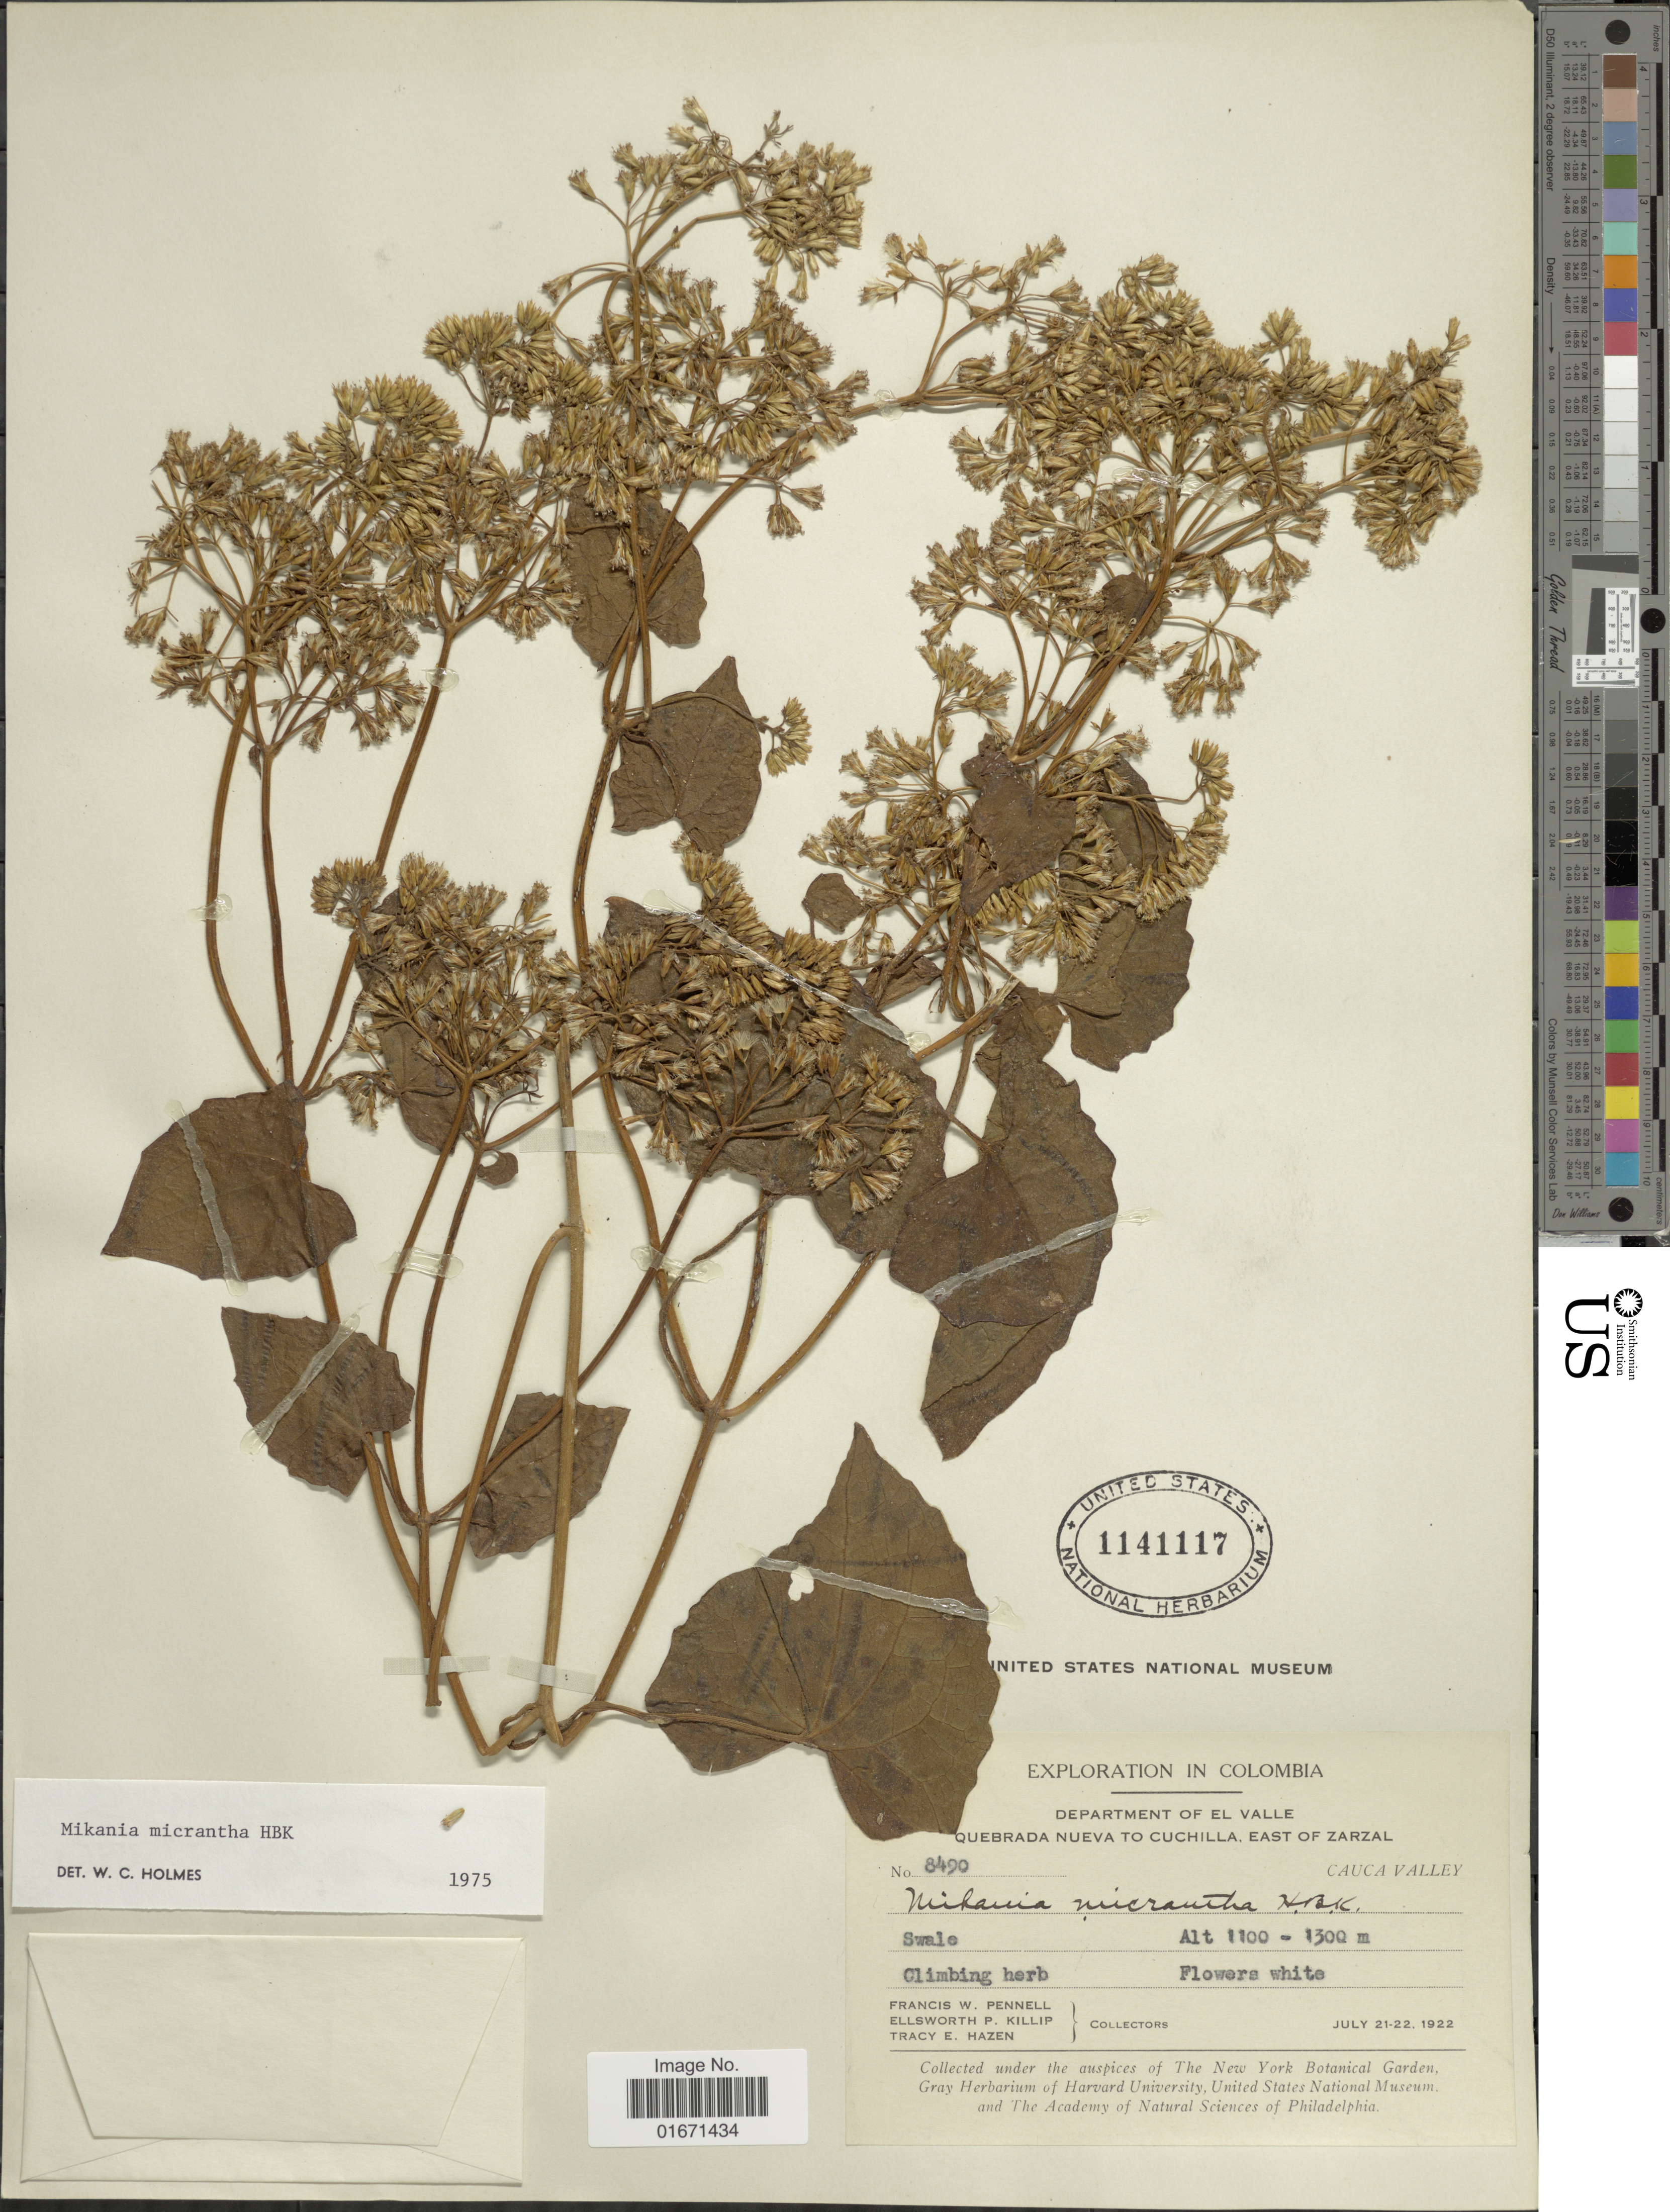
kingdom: Plantae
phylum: Tracheophyta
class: Magnoliopsida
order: Asterales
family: Asteraceae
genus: Mikania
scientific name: Mikania micrantha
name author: Kunth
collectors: F. W. Pennell, E. P. Killip & T. E. Hazen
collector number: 8490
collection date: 1922-07-21/1922-07-22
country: Colombia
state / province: Valle del Cauca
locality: Department of El Valle. Quebrada Nueva to Cuchilla, East of Zarzal. Cauca Valley. Swale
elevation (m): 1100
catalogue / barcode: US 1141117